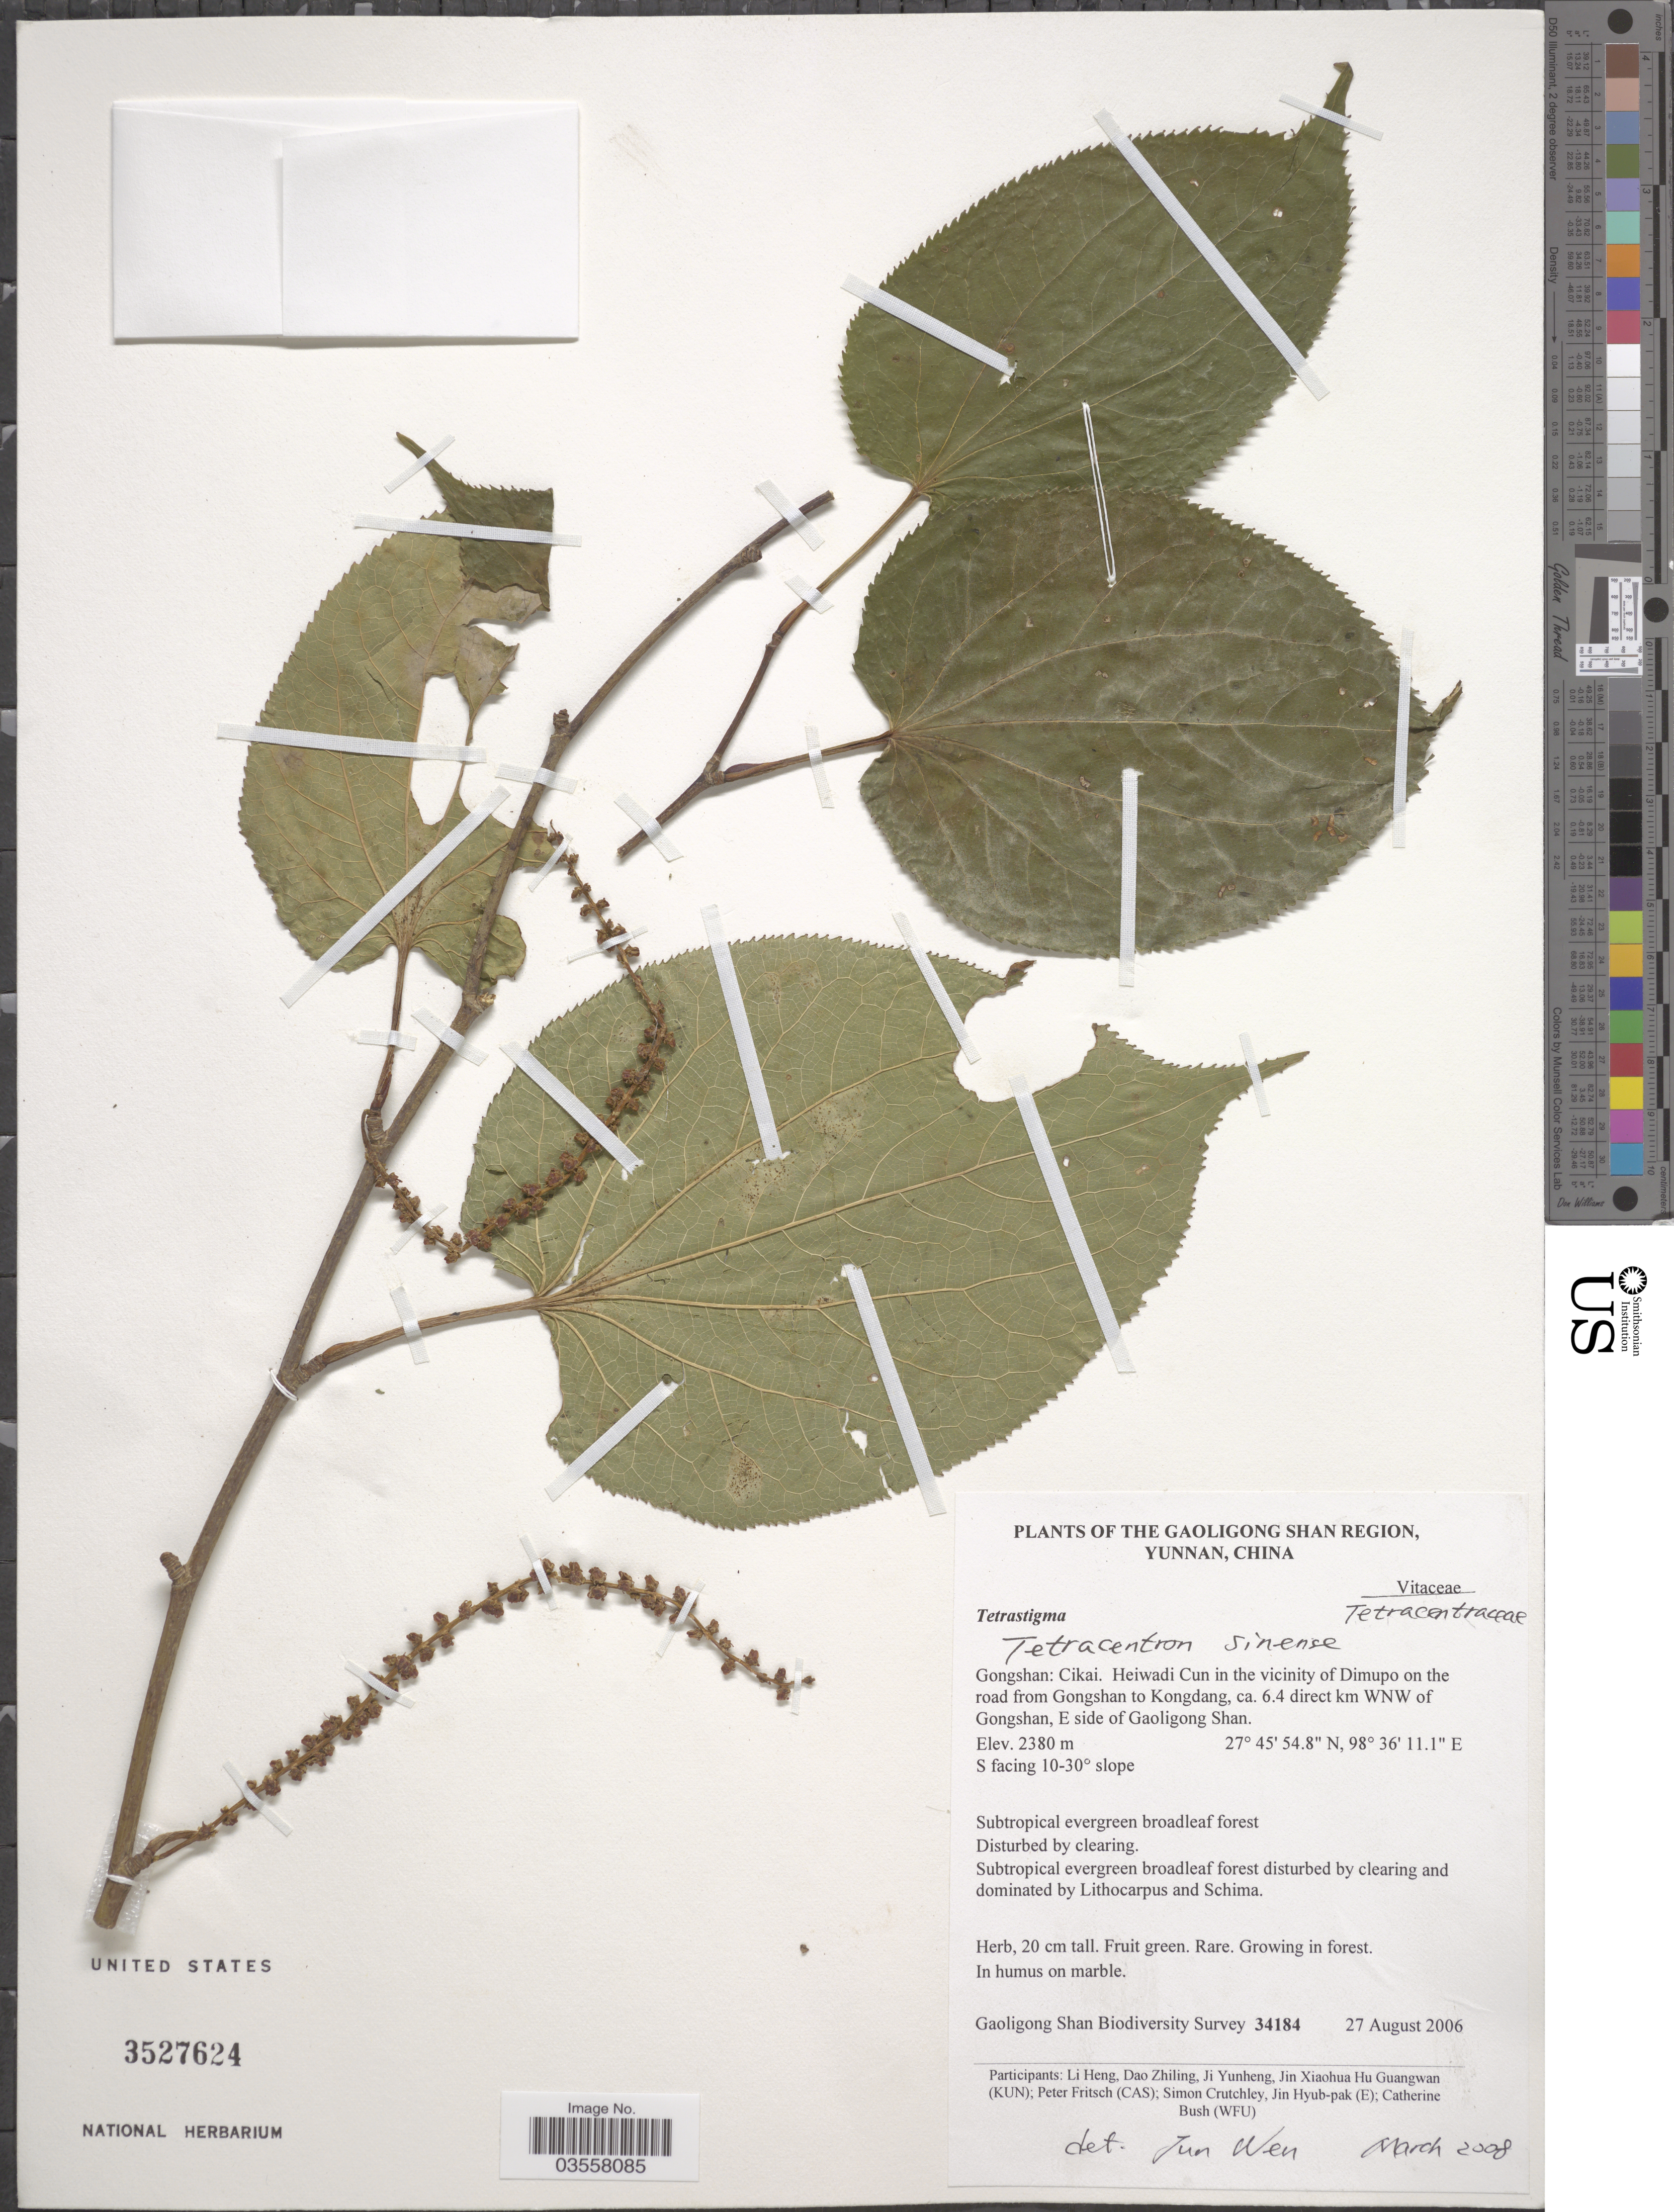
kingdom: Plantae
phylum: Tracheophyta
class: Magnoliopsida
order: Trochodendrales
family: Trochodendraceae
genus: Tetracentron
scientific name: Tetracentron sinense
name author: Oliv.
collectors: Gaoligong Shan Biodiversity Survey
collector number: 34184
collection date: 2006-08-27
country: China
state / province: Yunnan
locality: The Gaoligong Shan Region. Gongshan: Cikai. Heiwadi Cun in the vicinity of Dimupo on the road from Gongshan to Kongdang, ca. 6.4 direct km WNW of Gongshan, E side of Gaoligong Shan. S facing 10-30° slope.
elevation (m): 2380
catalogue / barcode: US 3527624